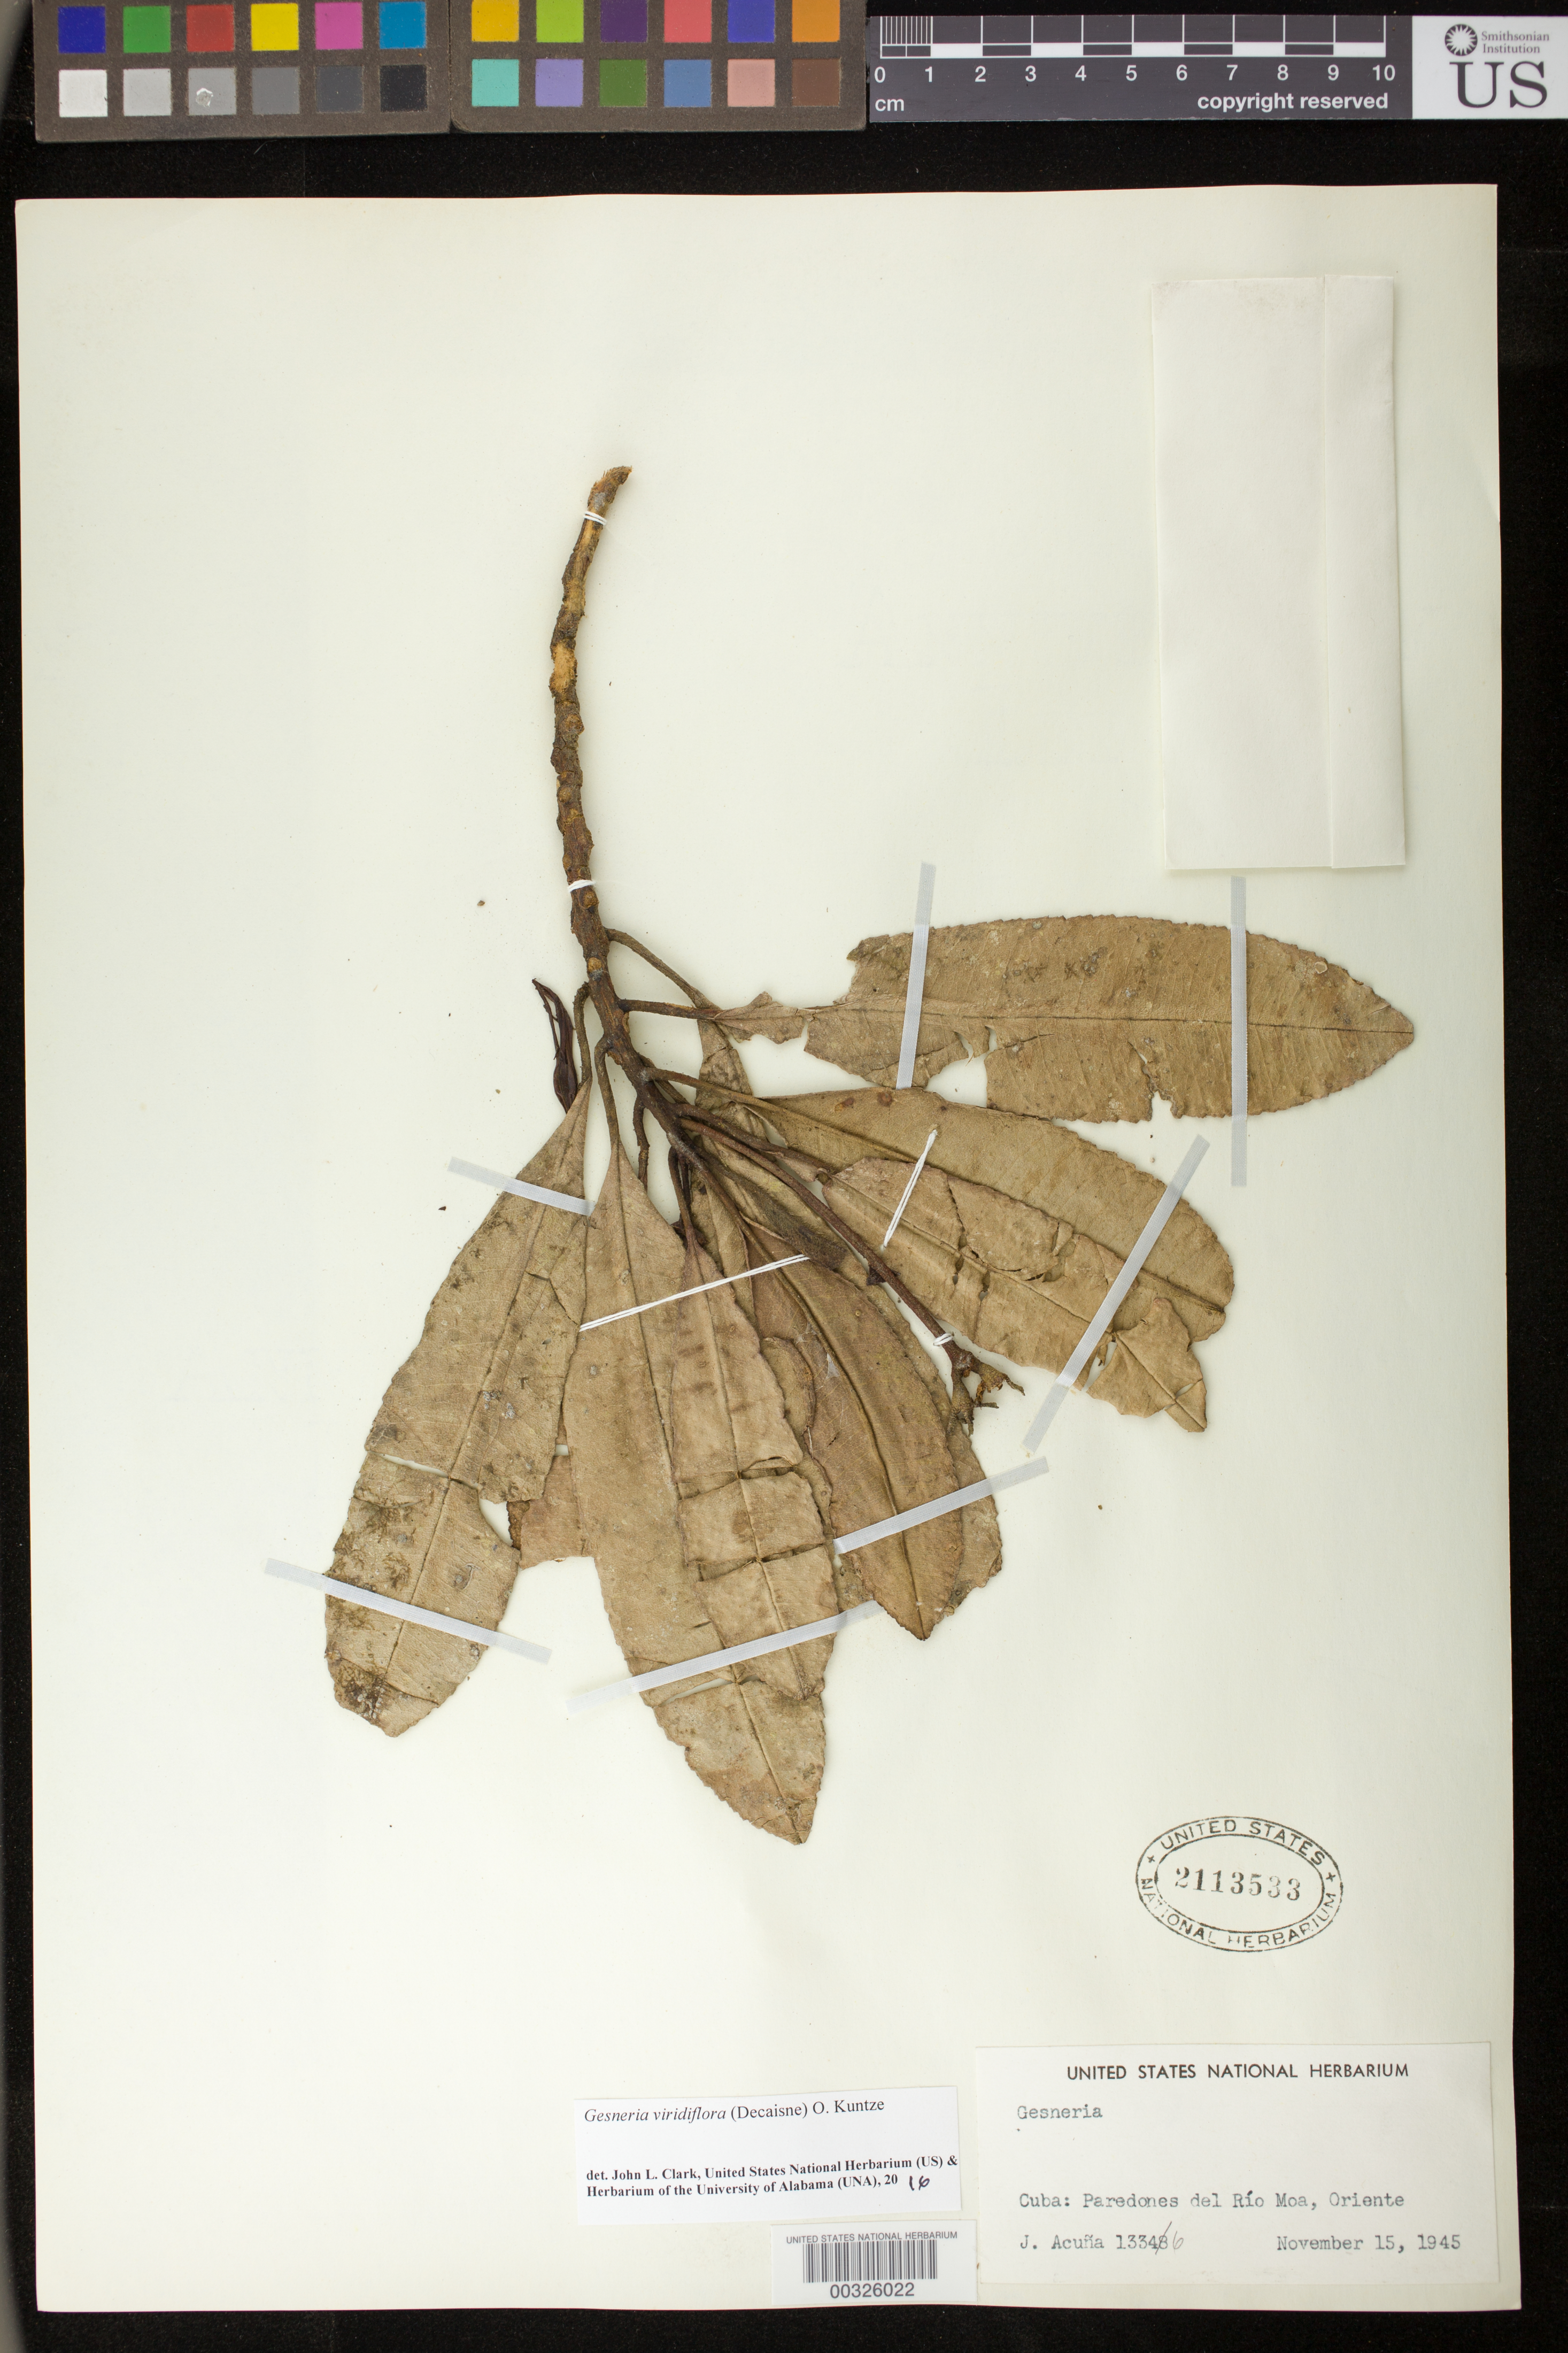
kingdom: Plantae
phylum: Tracheophyta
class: Magnoliopsida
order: Lamiales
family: Gesneriaceae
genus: Gesneria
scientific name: Gesneria viridiflora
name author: (Decne.) Kuntze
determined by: Clark, J. L., (SEL), The Marie Selby Botanical Garden (UNITED STATES)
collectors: J. Acuña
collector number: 13346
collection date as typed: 15 Nov 1945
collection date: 1945-11-15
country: Cuba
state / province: Oriente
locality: Paredones del Rio Moa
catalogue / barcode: US 2113533